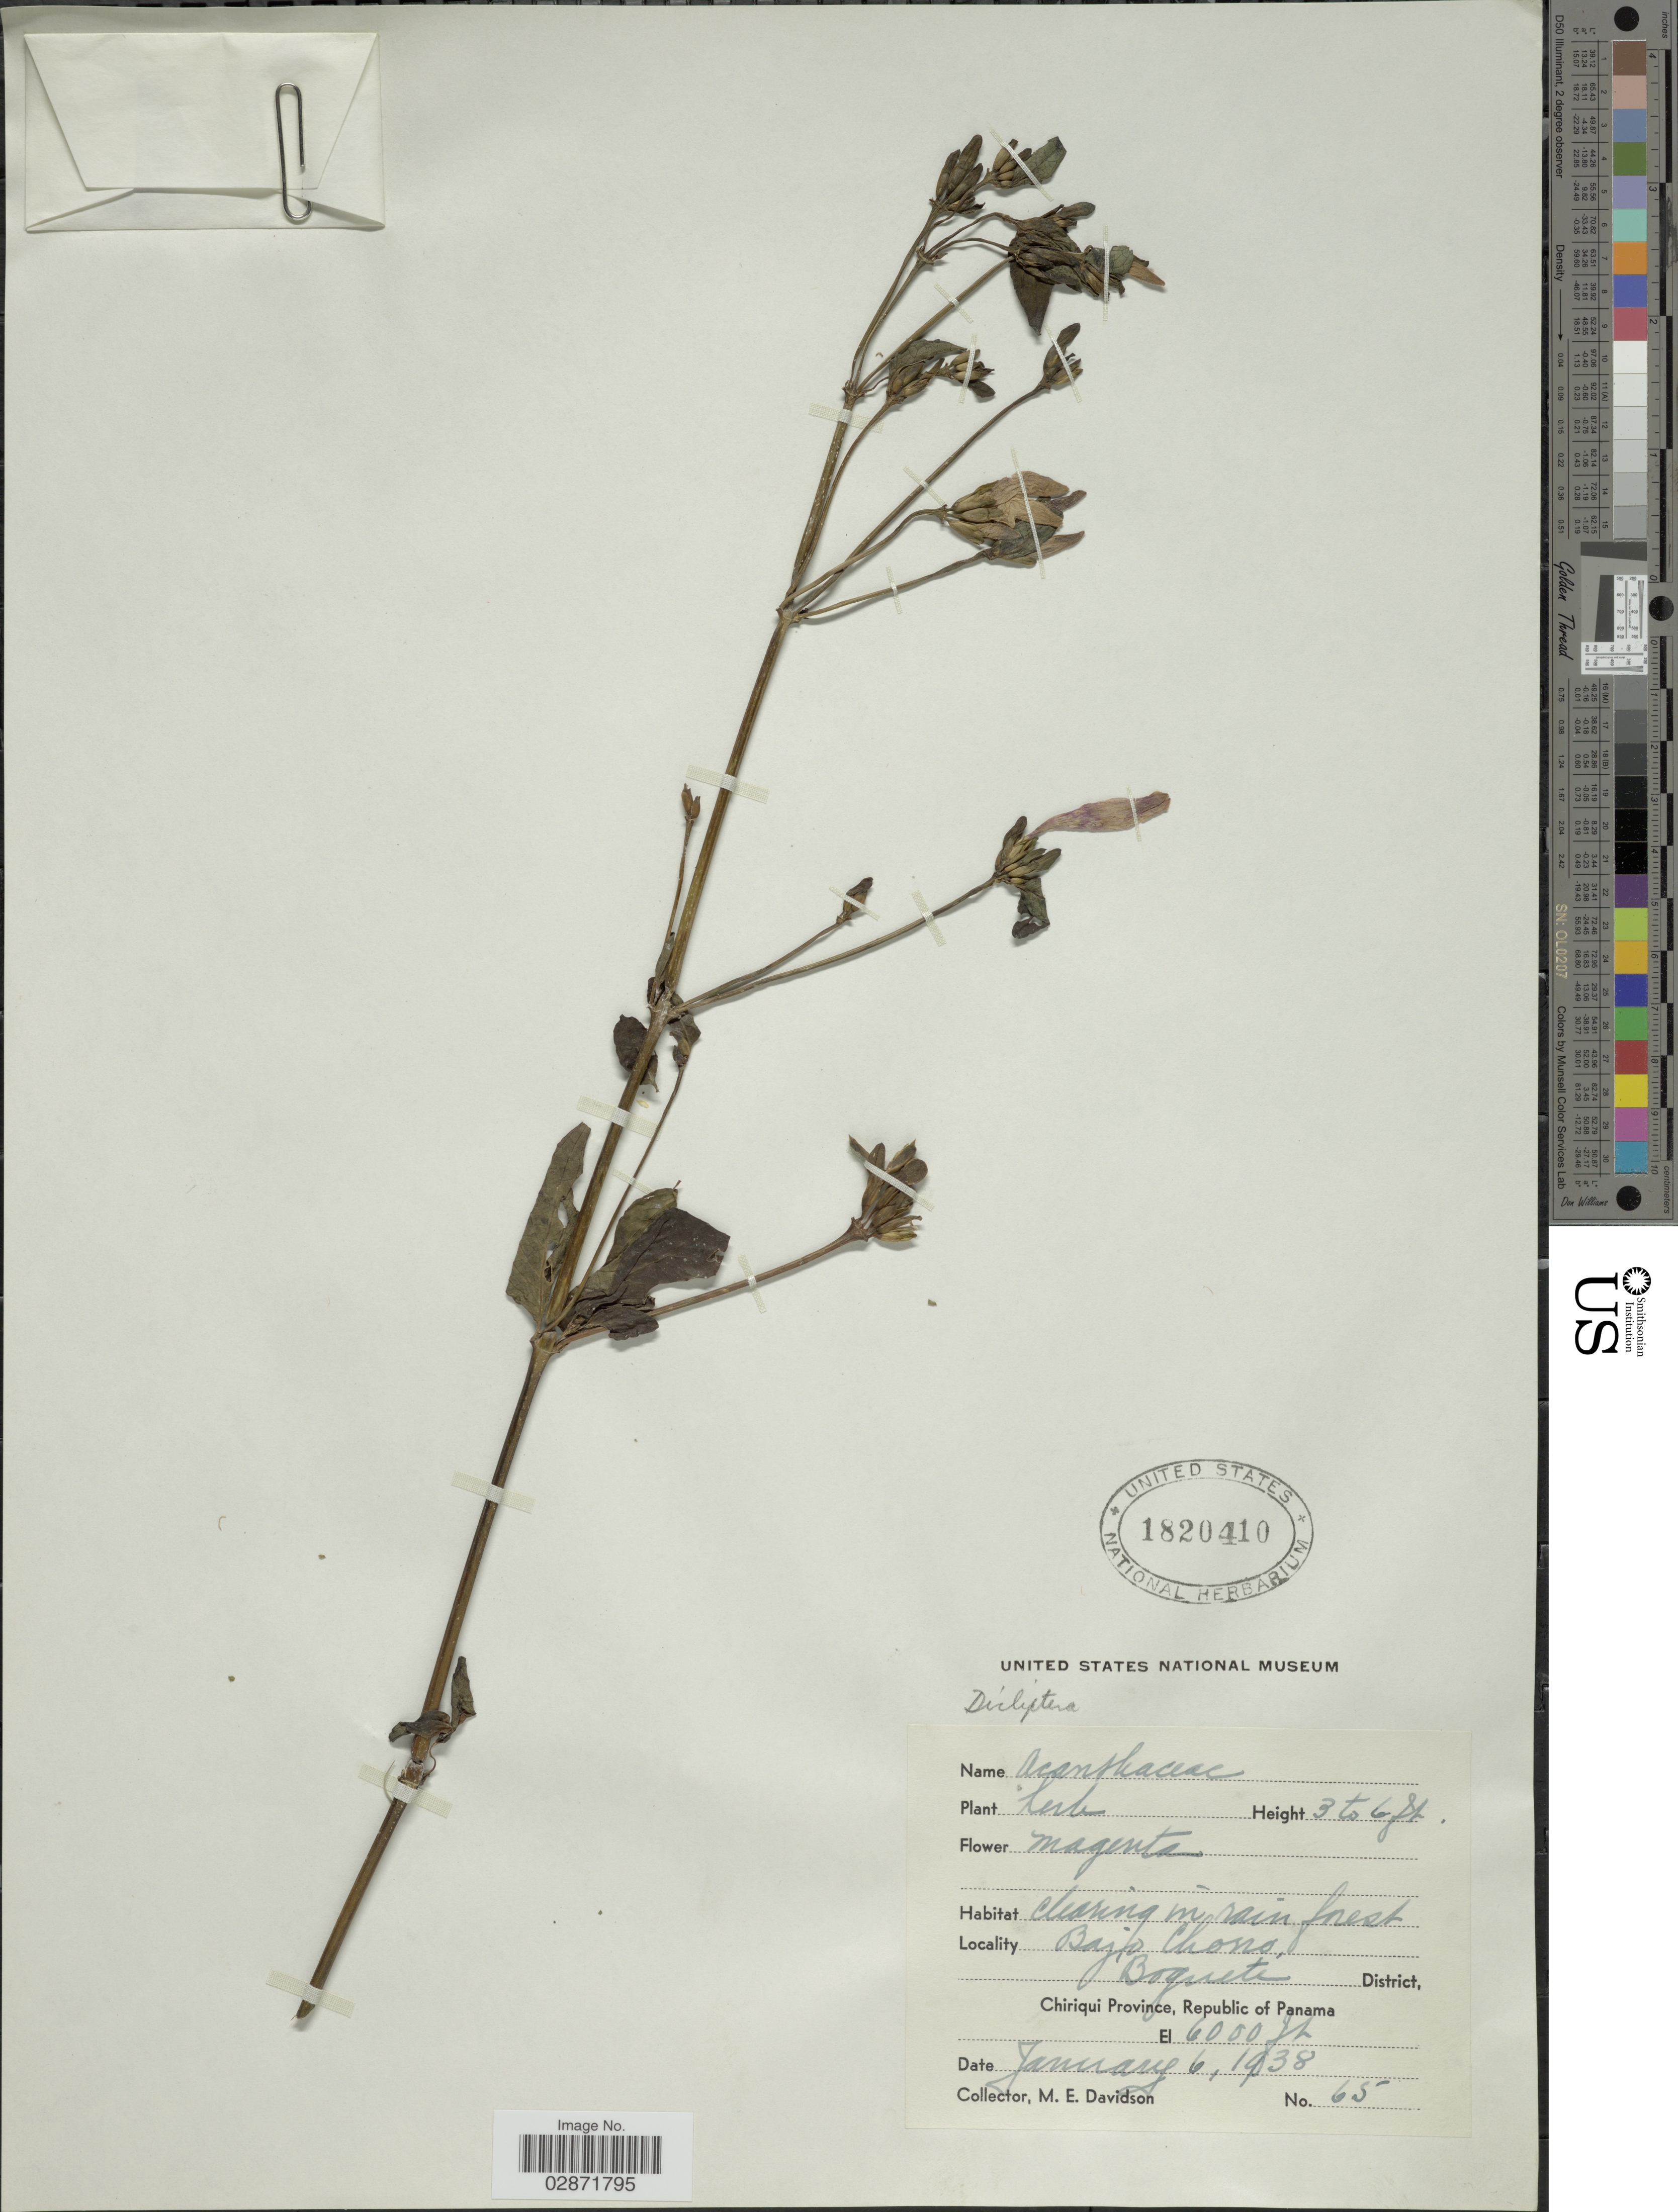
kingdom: Plantae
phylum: Tracheophyta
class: Magnoliopsida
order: Lamiales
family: Acanthaceae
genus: Dicliptera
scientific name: Dicliptera sp.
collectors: M. E. Davidson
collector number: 65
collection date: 1938-01-06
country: Panama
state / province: Chiriqui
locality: Bajo Chorro, Boquete District, Chiriqui Province, Republic of Panama.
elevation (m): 1829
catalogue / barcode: US 1820410